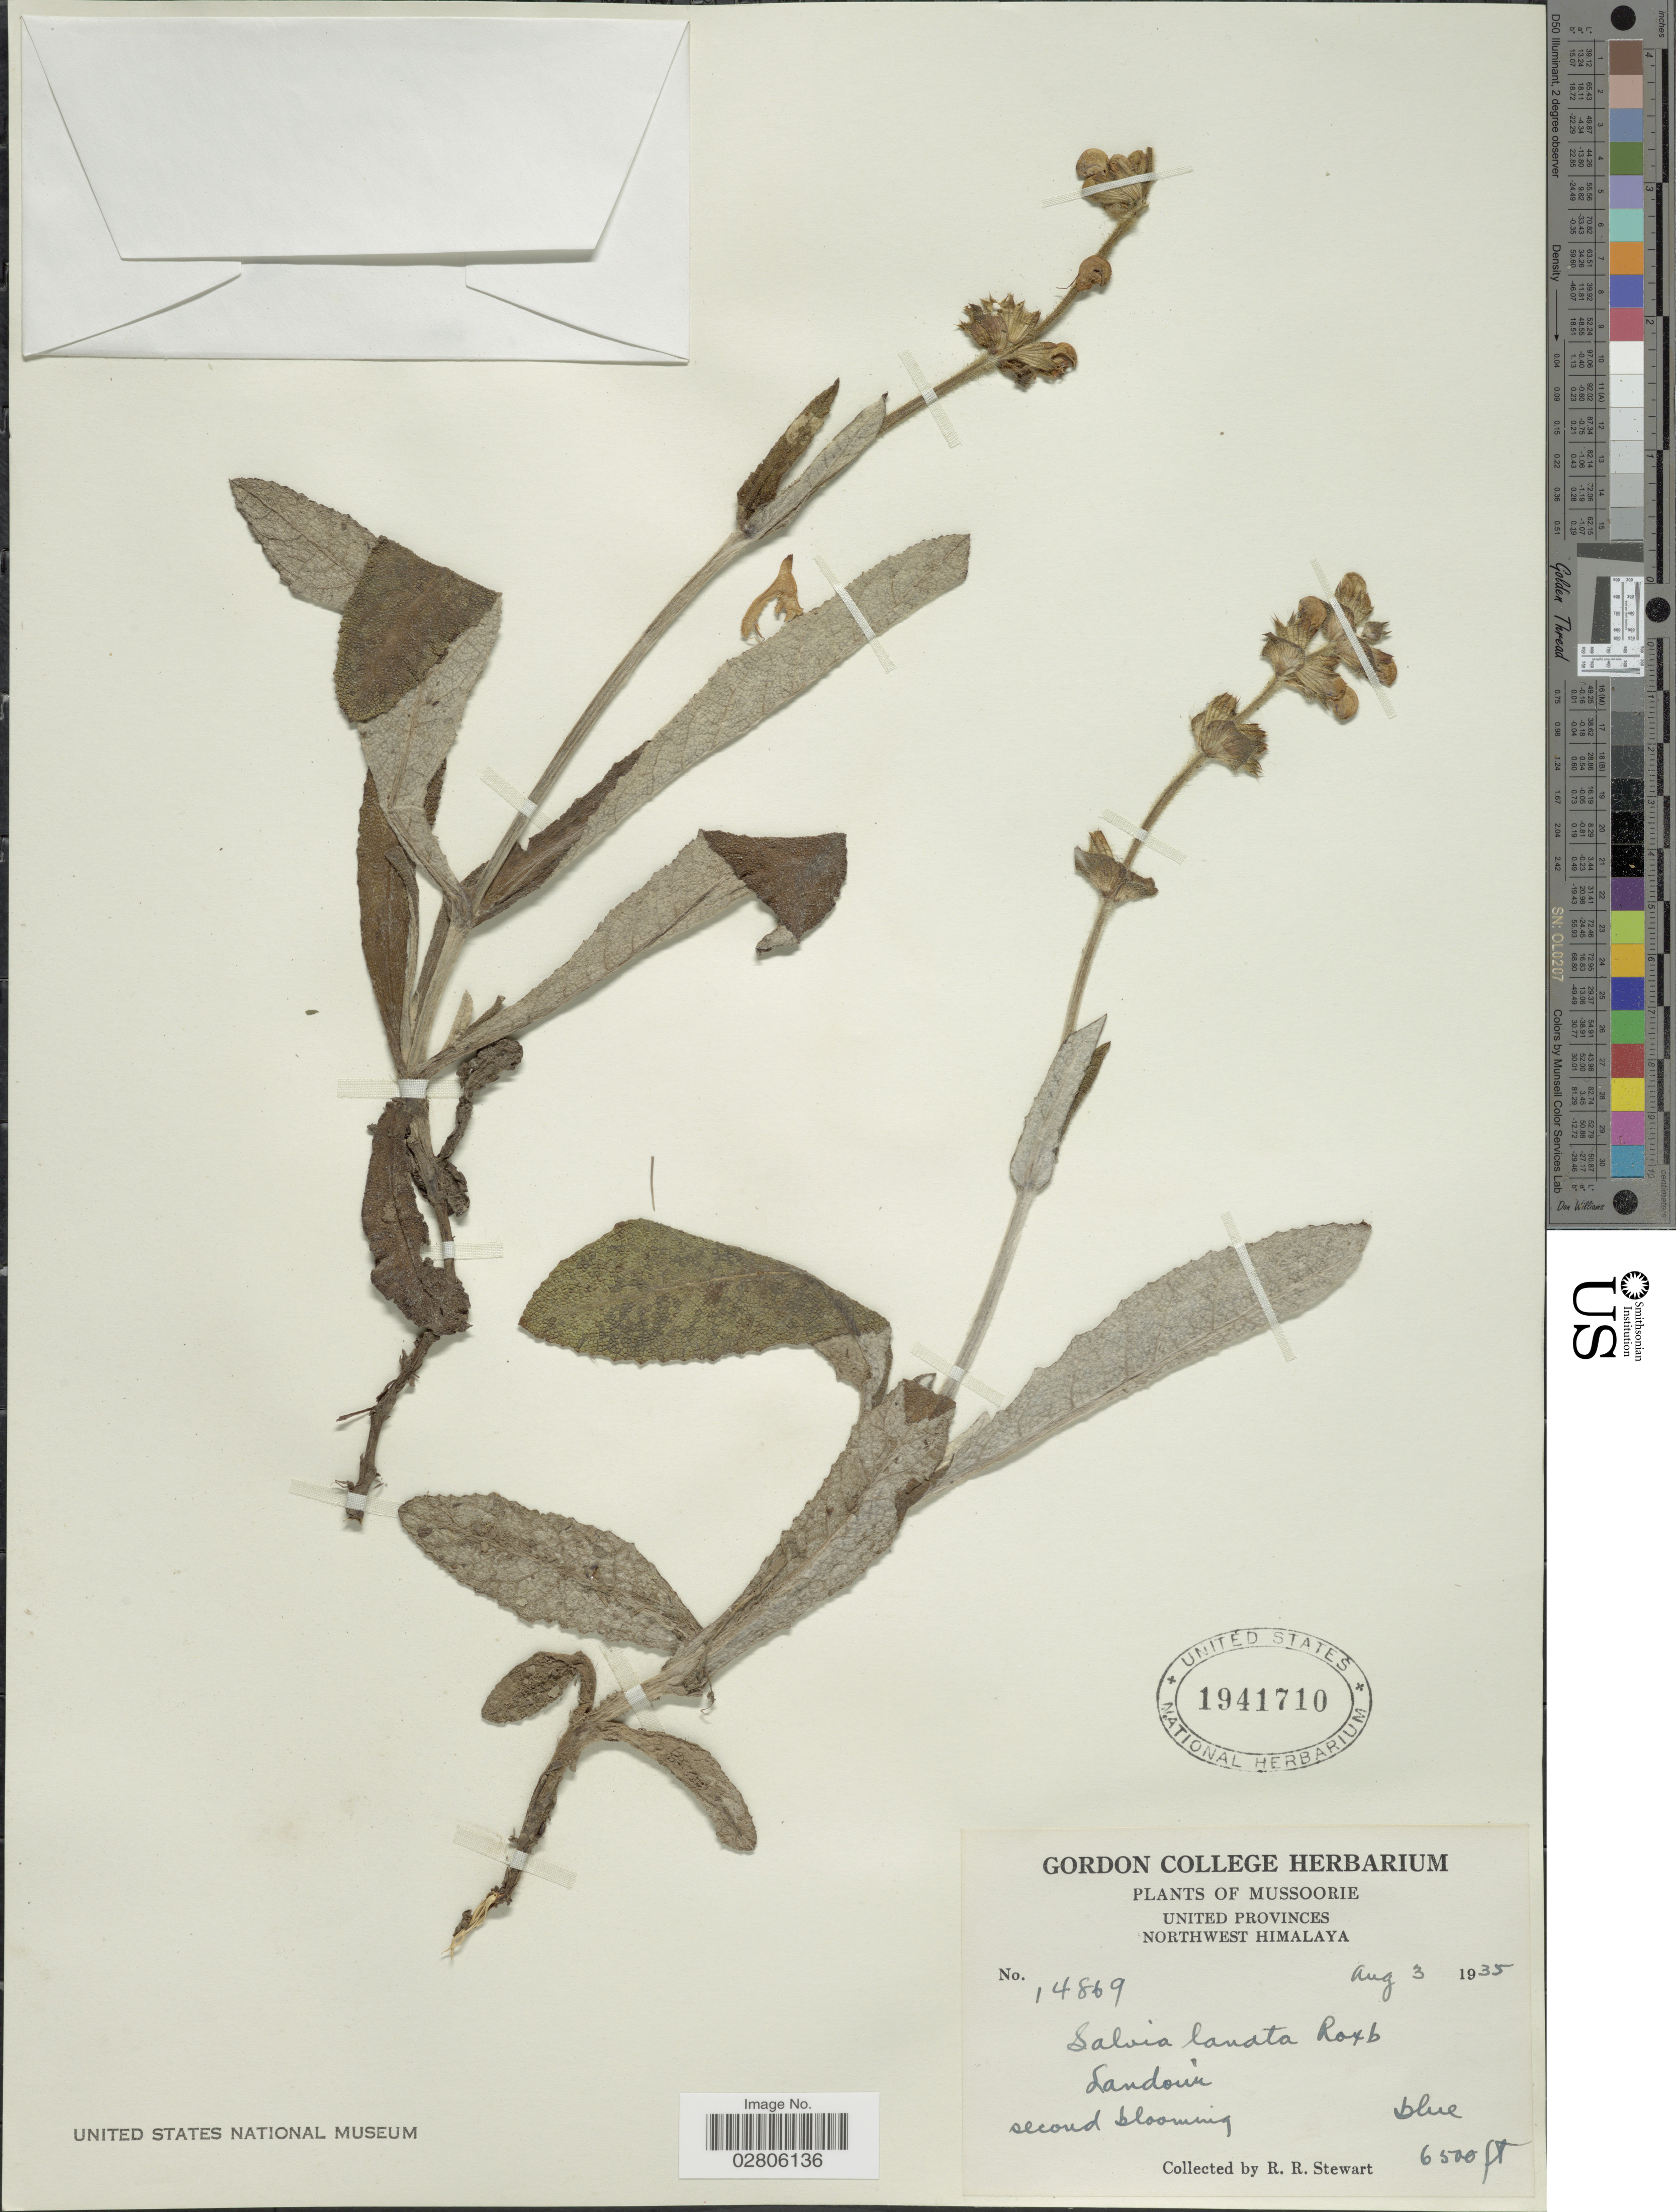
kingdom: Plantae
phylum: Tracheophyta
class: Magnoliopsida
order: Lamiales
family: Lamiaceae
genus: Salvia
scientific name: Salvia lanata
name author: Salisb.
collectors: R. R. Stewart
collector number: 14869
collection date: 1935-08-03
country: India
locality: Mussoorie, United Provinces, Northwest Himalaya, Landour.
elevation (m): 1981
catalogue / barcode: US 1941710